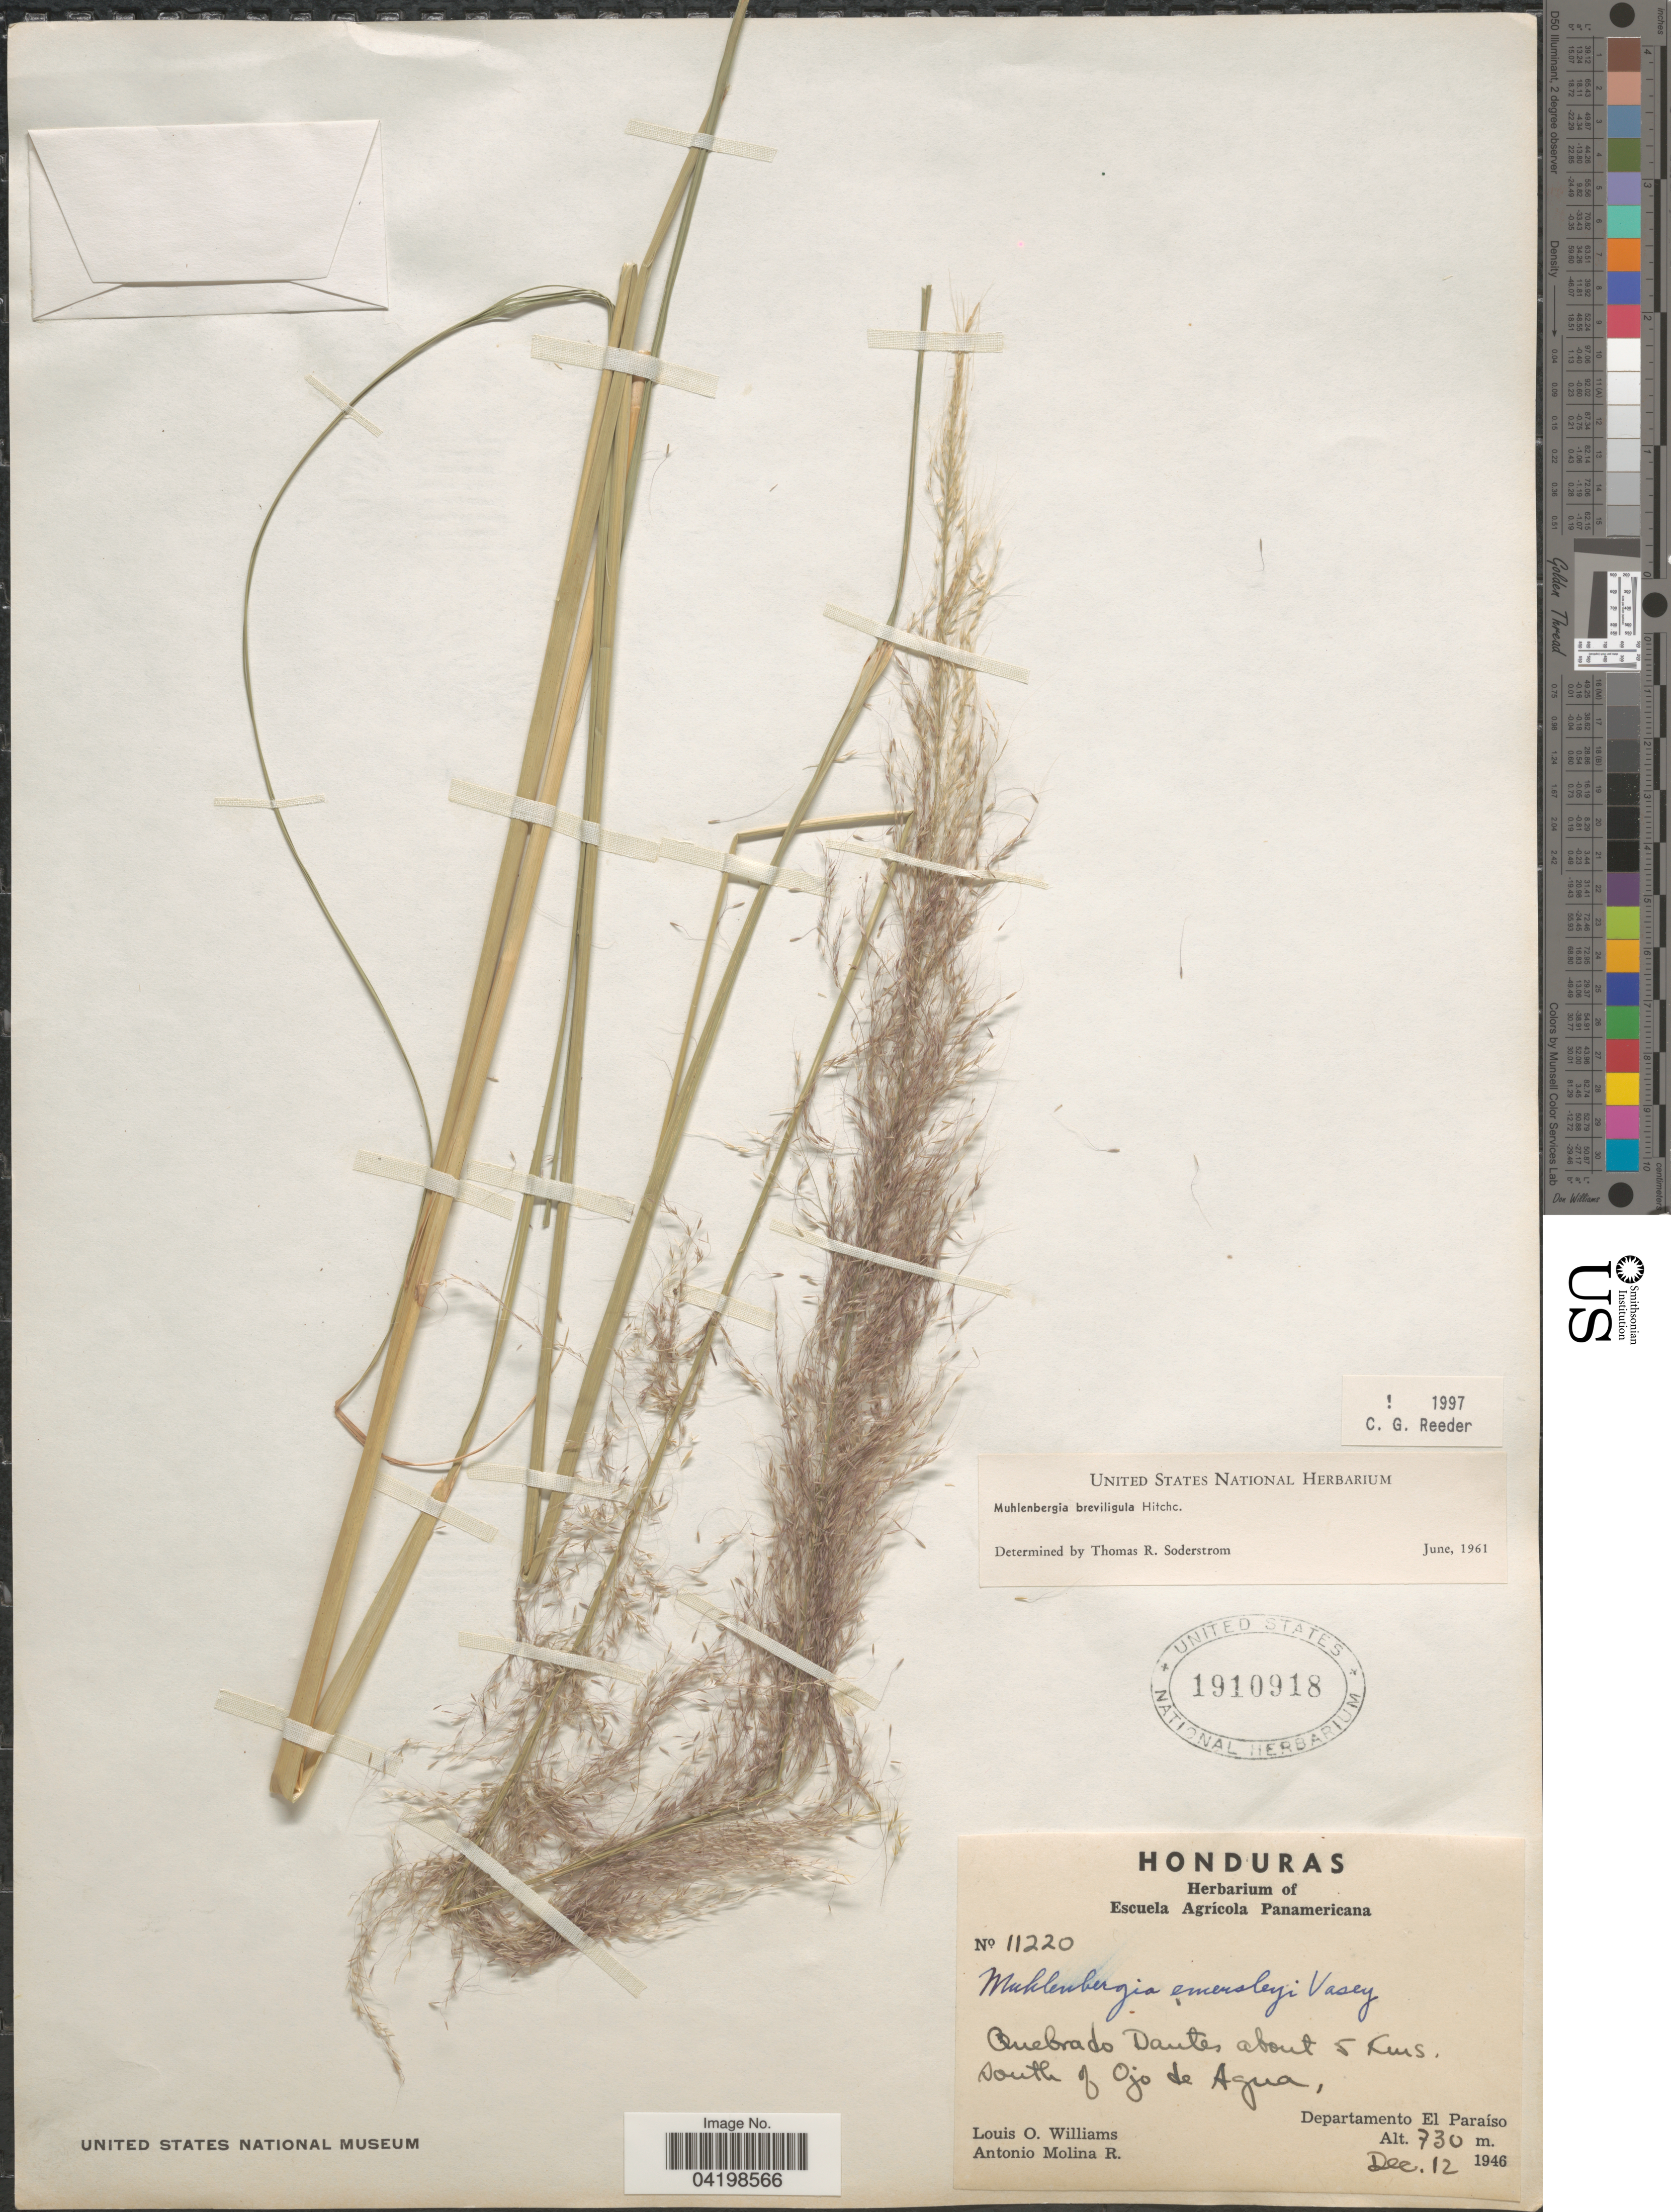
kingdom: Plantae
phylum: Tracheophyta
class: Liliopsida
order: Poales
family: Poaceae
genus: Muhlenbergia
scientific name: Muhlenbergia breviligula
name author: Hitchc.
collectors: L. O. Williams & A. Molina R.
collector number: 11220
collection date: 1946-12-12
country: Honduras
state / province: El Paraiso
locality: Quebrado Dantes about 5 Kms. south of Ojo de Agua, Departamento El Paraíso.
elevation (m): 730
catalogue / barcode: US 1910918